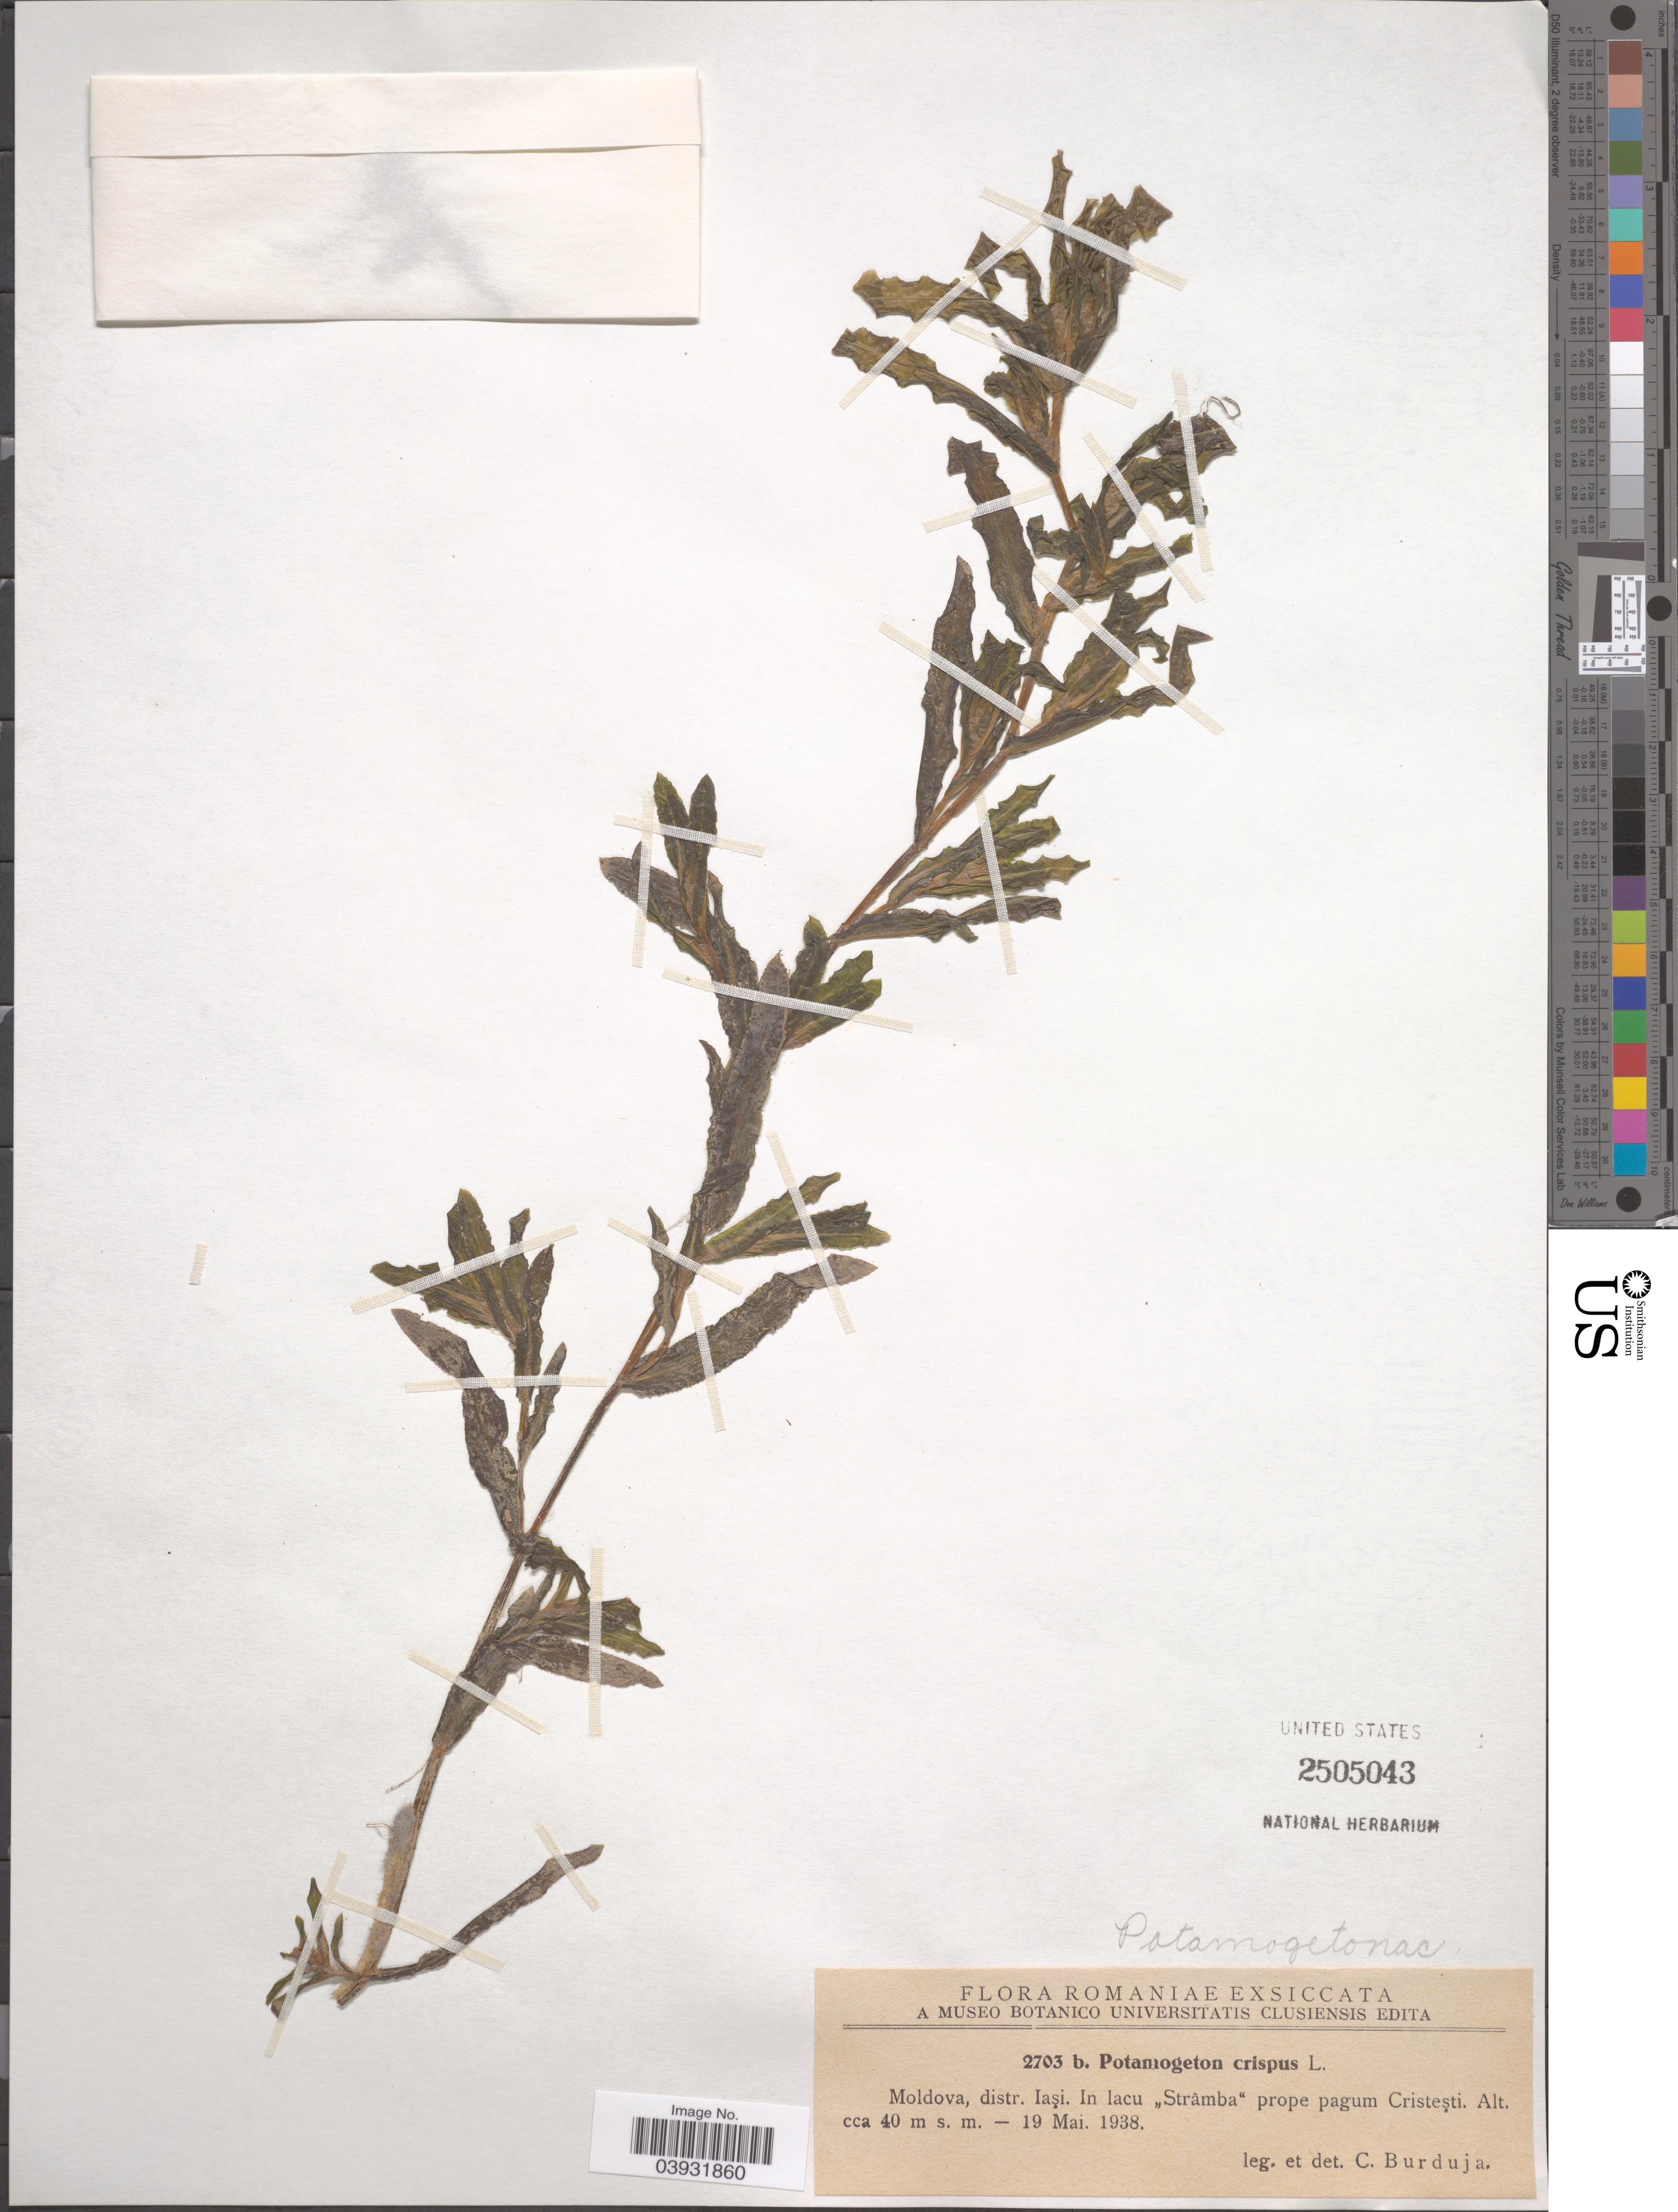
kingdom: Plantae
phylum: Tracheophyta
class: Liliopsida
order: Alismatales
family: Potamogetonaceae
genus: Potamogeton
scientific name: Potamogeton crispus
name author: L.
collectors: C. Burduja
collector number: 2703 b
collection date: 1938-05-19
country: Romania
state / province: Iasi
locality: Moldova, distr. Iaşi. In lacu ,,Strâmba' prope pagum Cristeşti.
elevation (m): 40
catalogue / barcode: US 2505043